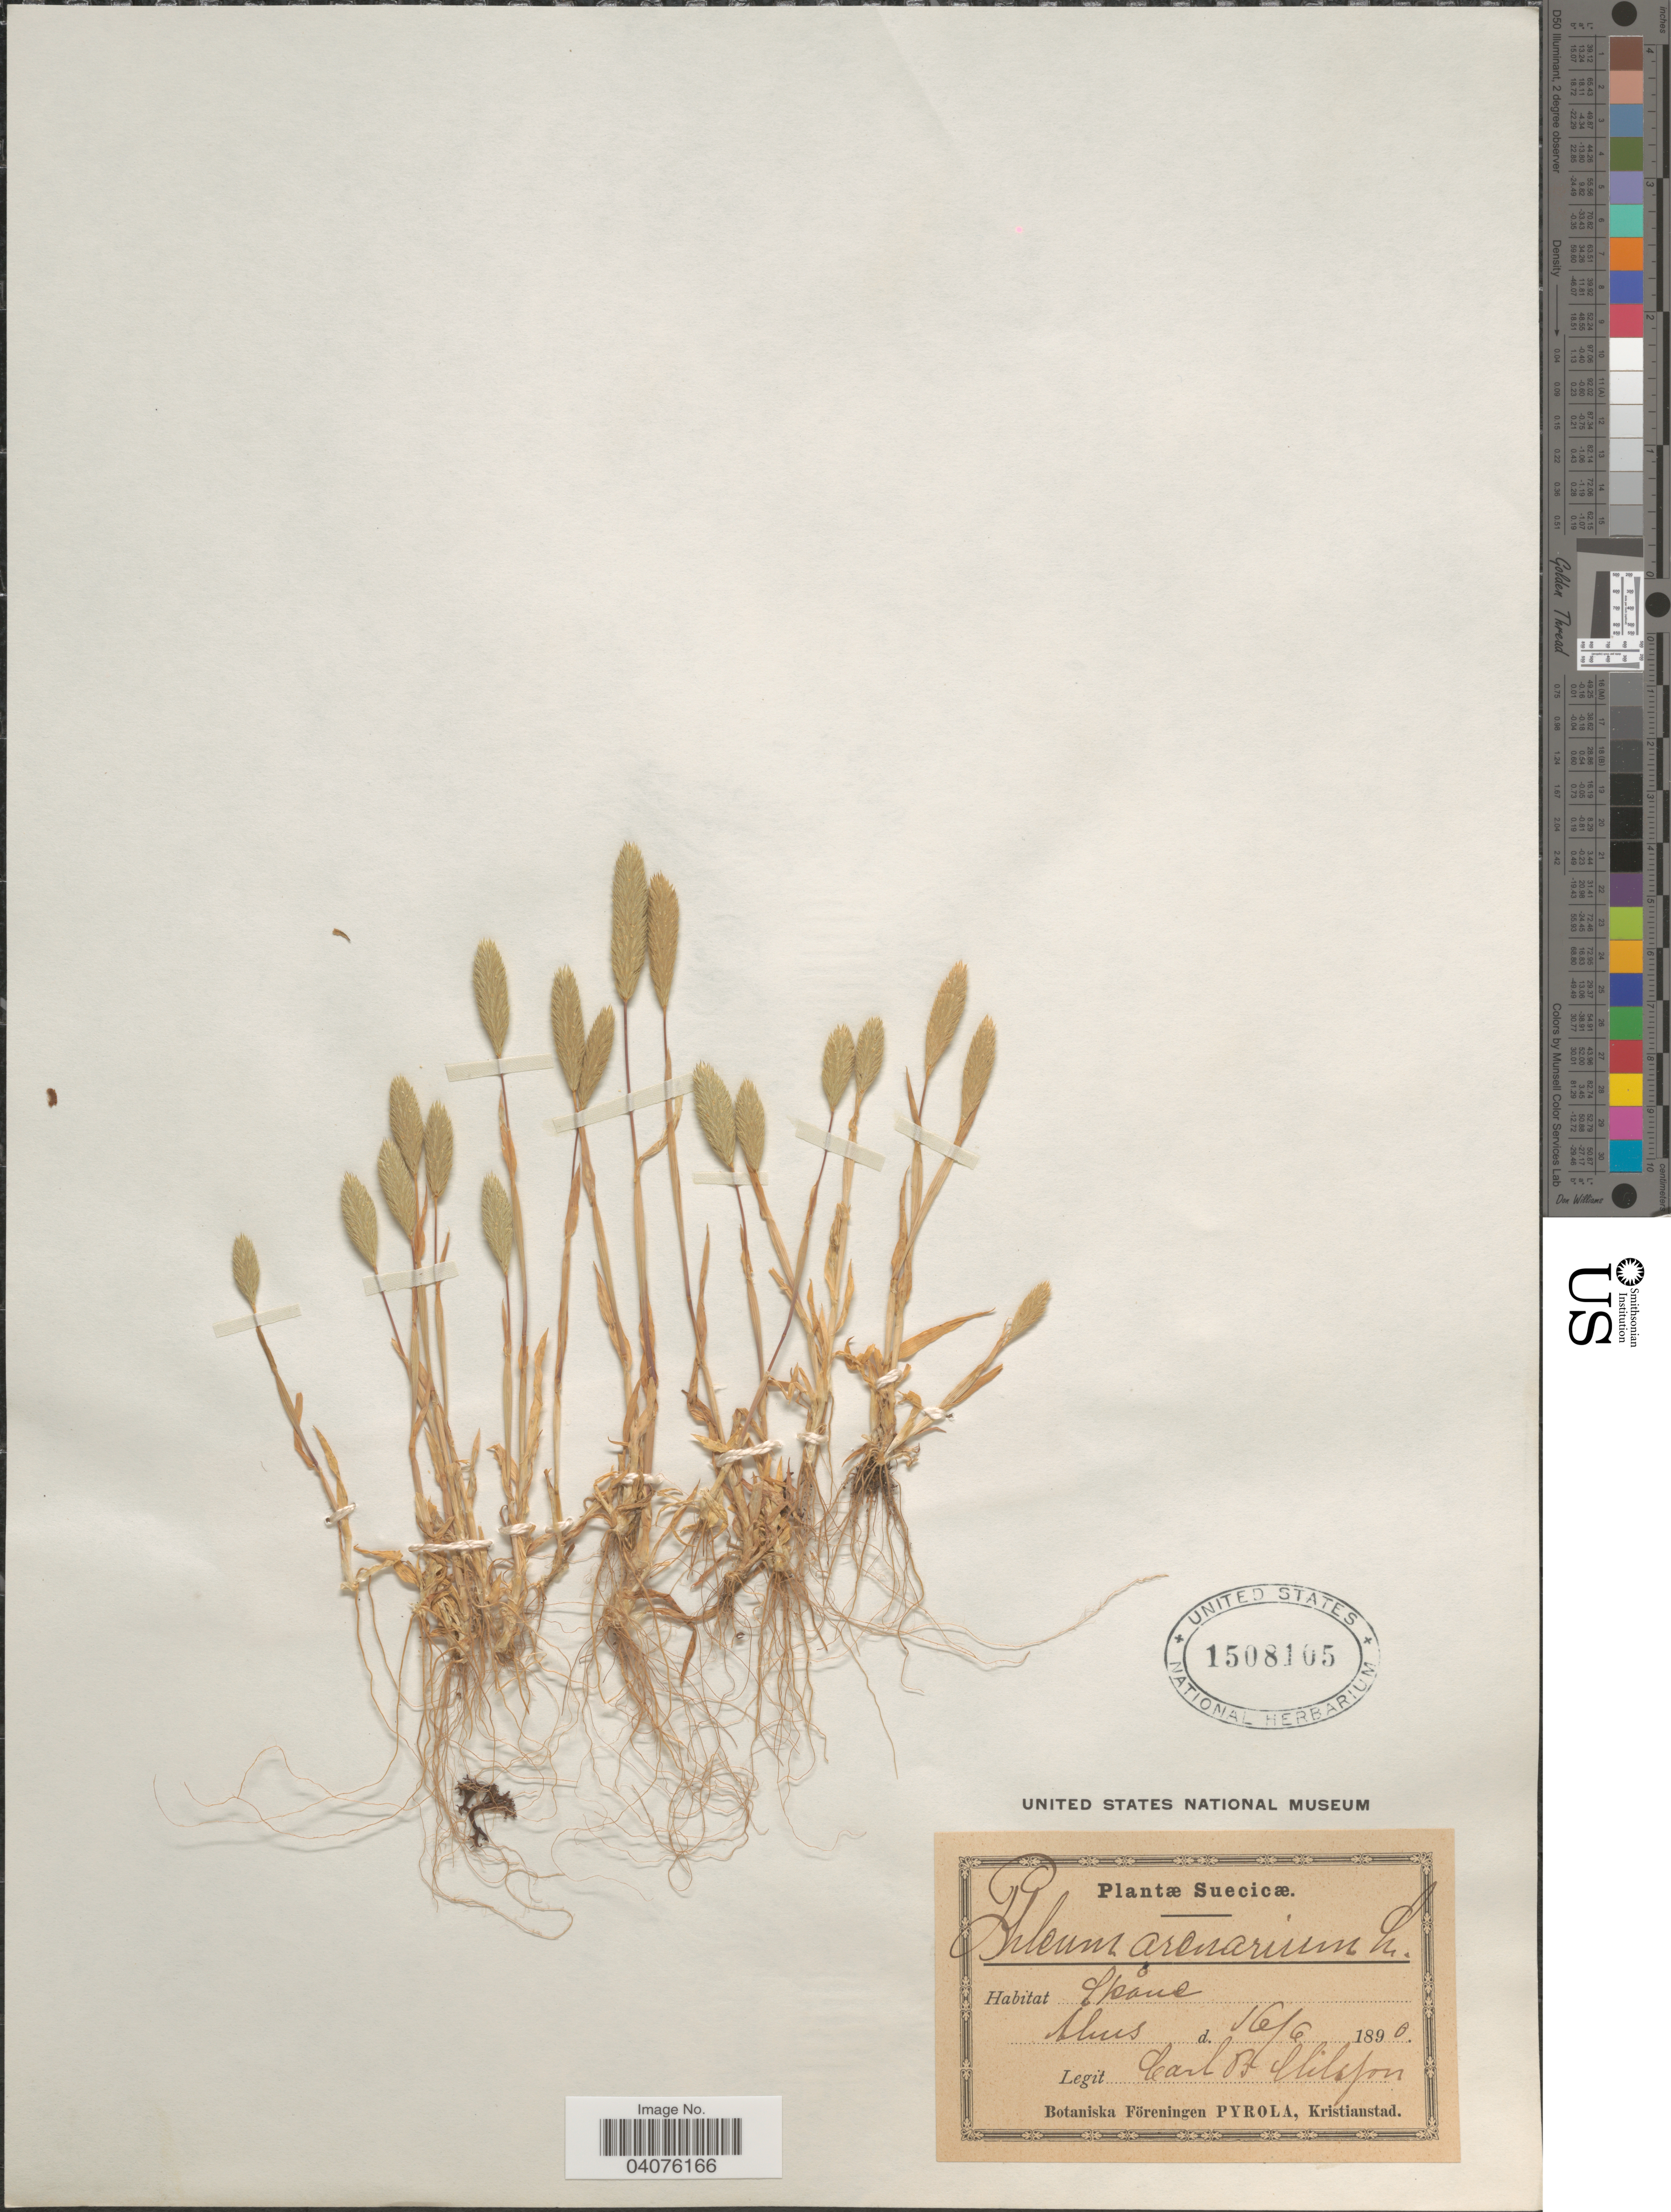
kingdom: Plantae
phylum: Tracheophyta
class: Liliopsida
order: Poales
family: Poaceae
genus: Phleum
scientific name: Phleum arenarium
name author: L.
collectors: C. Nilsson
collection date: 1890-06-16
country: Sweden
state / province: Skåne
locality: Suecicæ. Almo.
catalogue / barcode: US 1508105